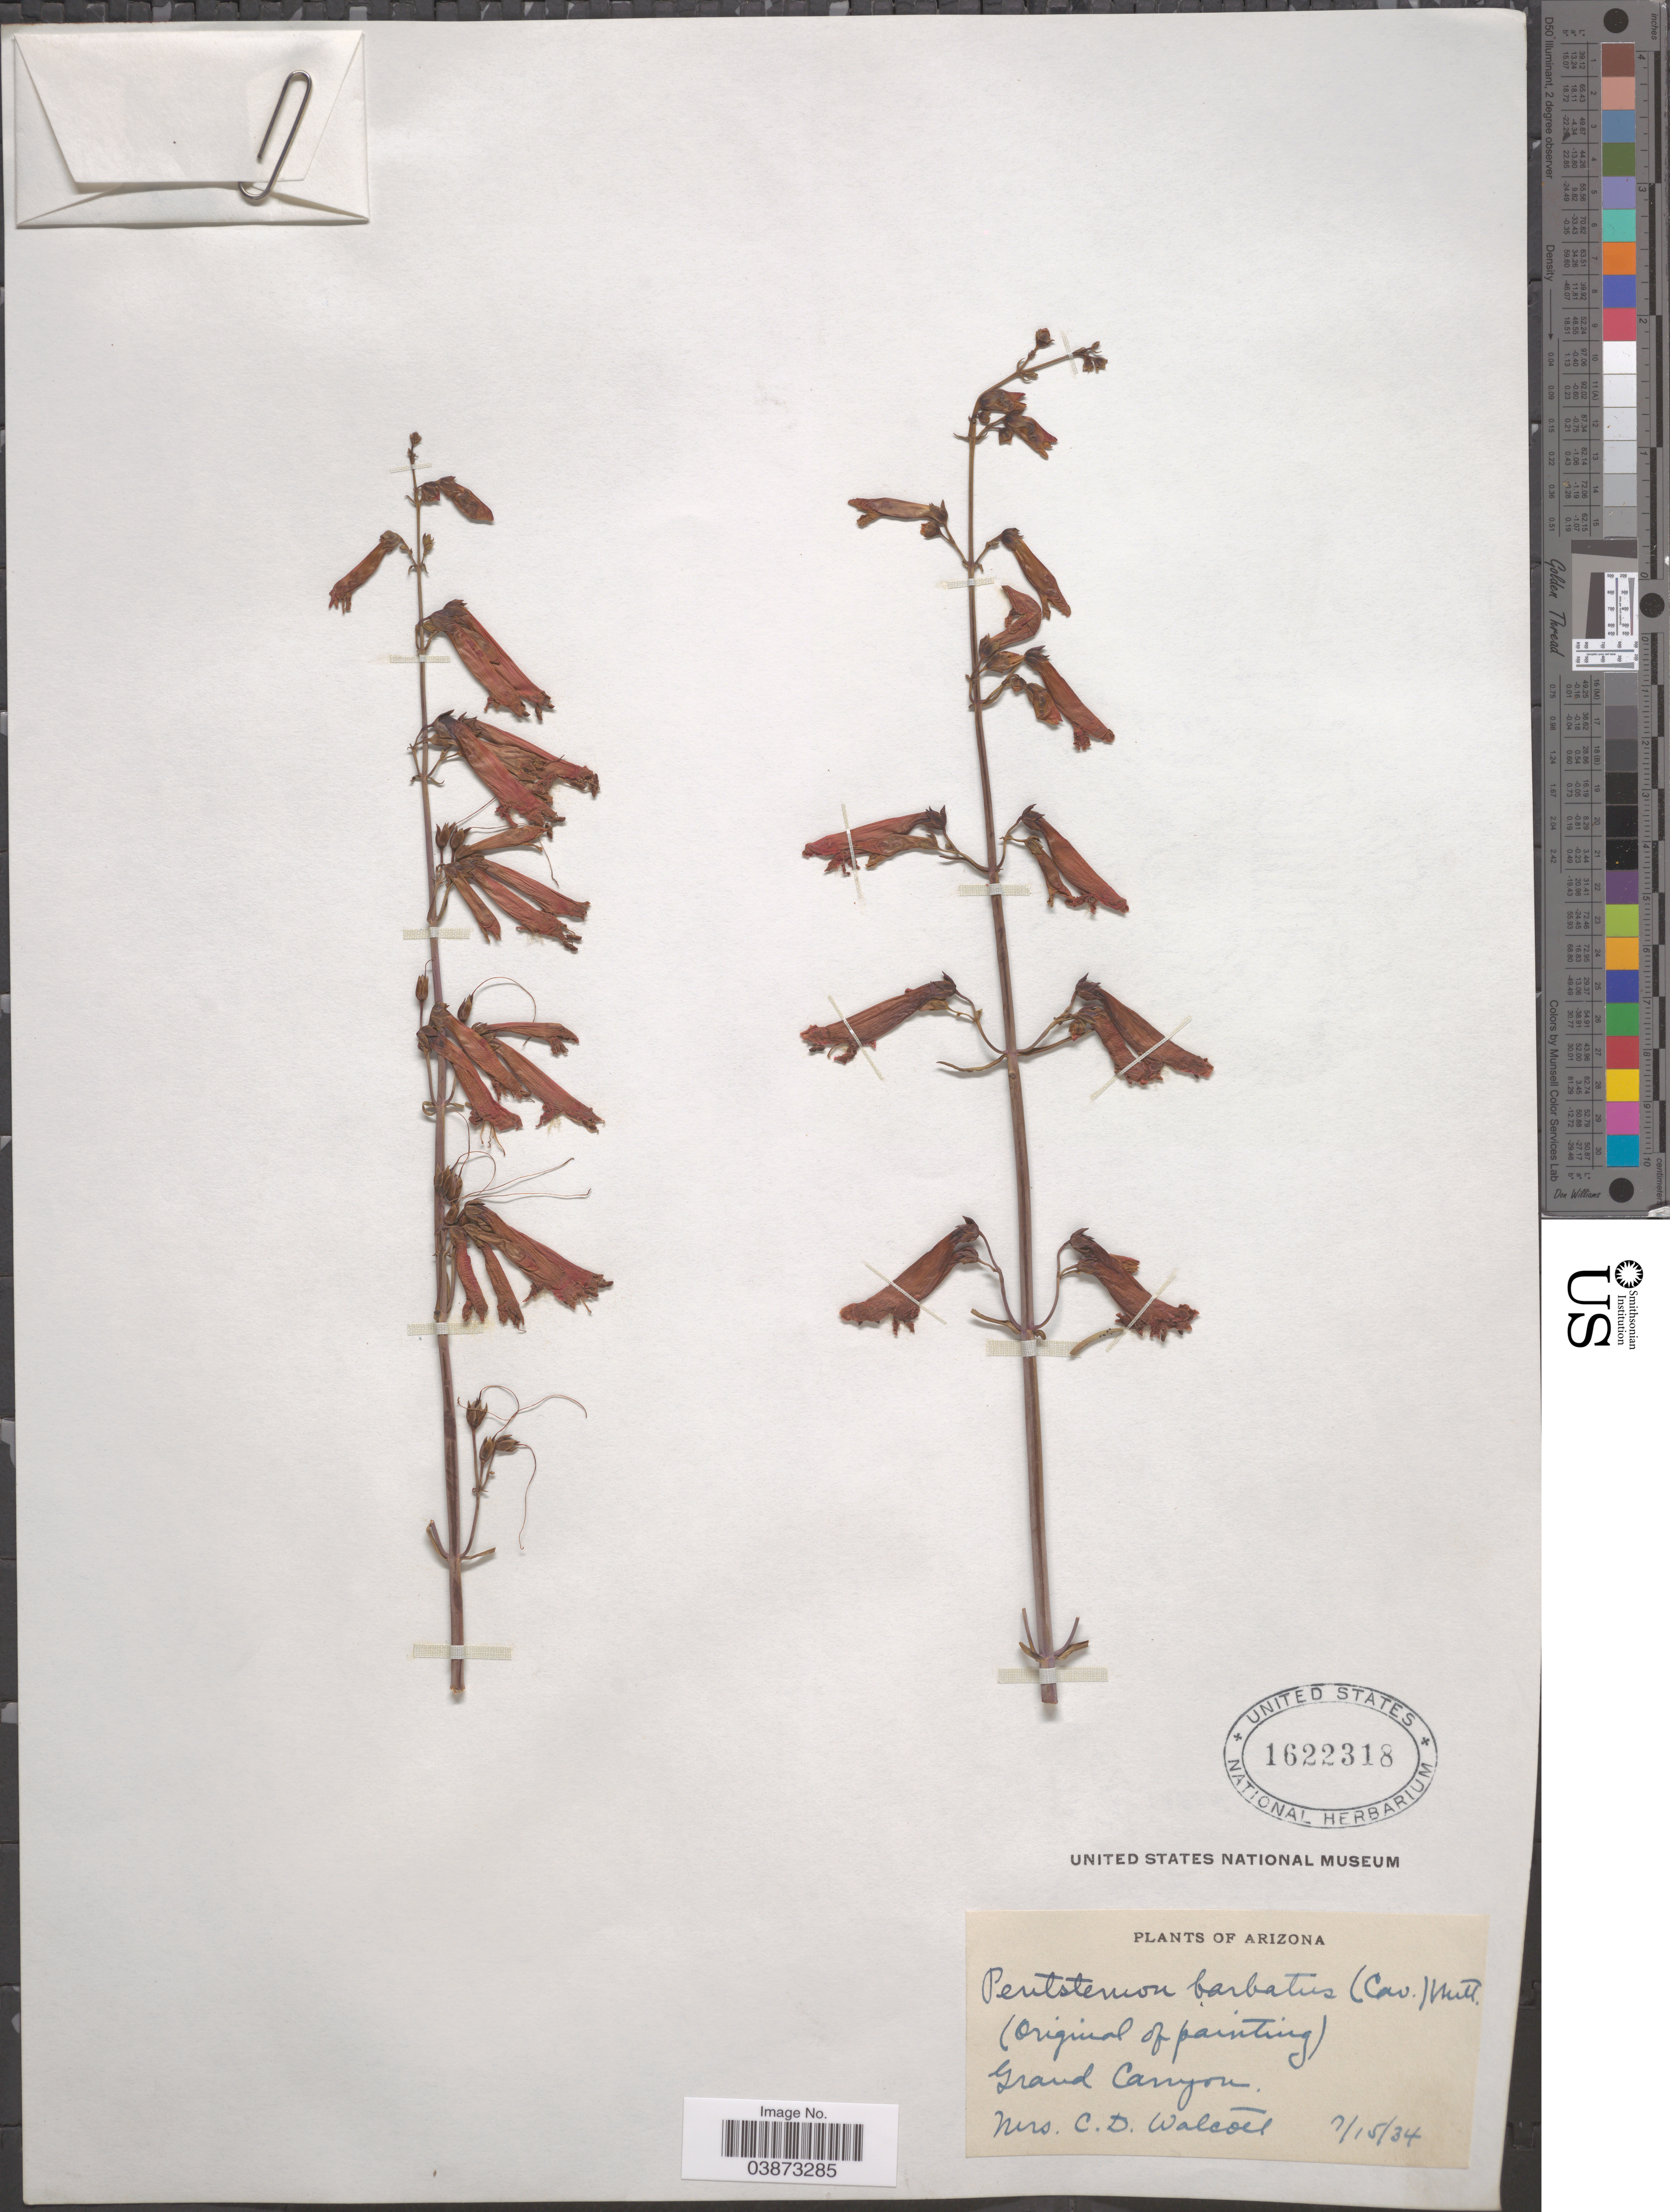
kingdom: Plantae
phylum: Tracheophyta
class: Magnoliopsida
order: Lamiales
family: Plantaginaceae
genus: Penstemon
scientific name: Penstemon barbatus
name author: (Cav.) Roth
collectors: C. Walcott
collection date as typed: Transcribed d/m/y: 15/7/34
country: United States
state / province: Arizona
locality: Grand Canyon.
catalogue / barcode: US 1622318